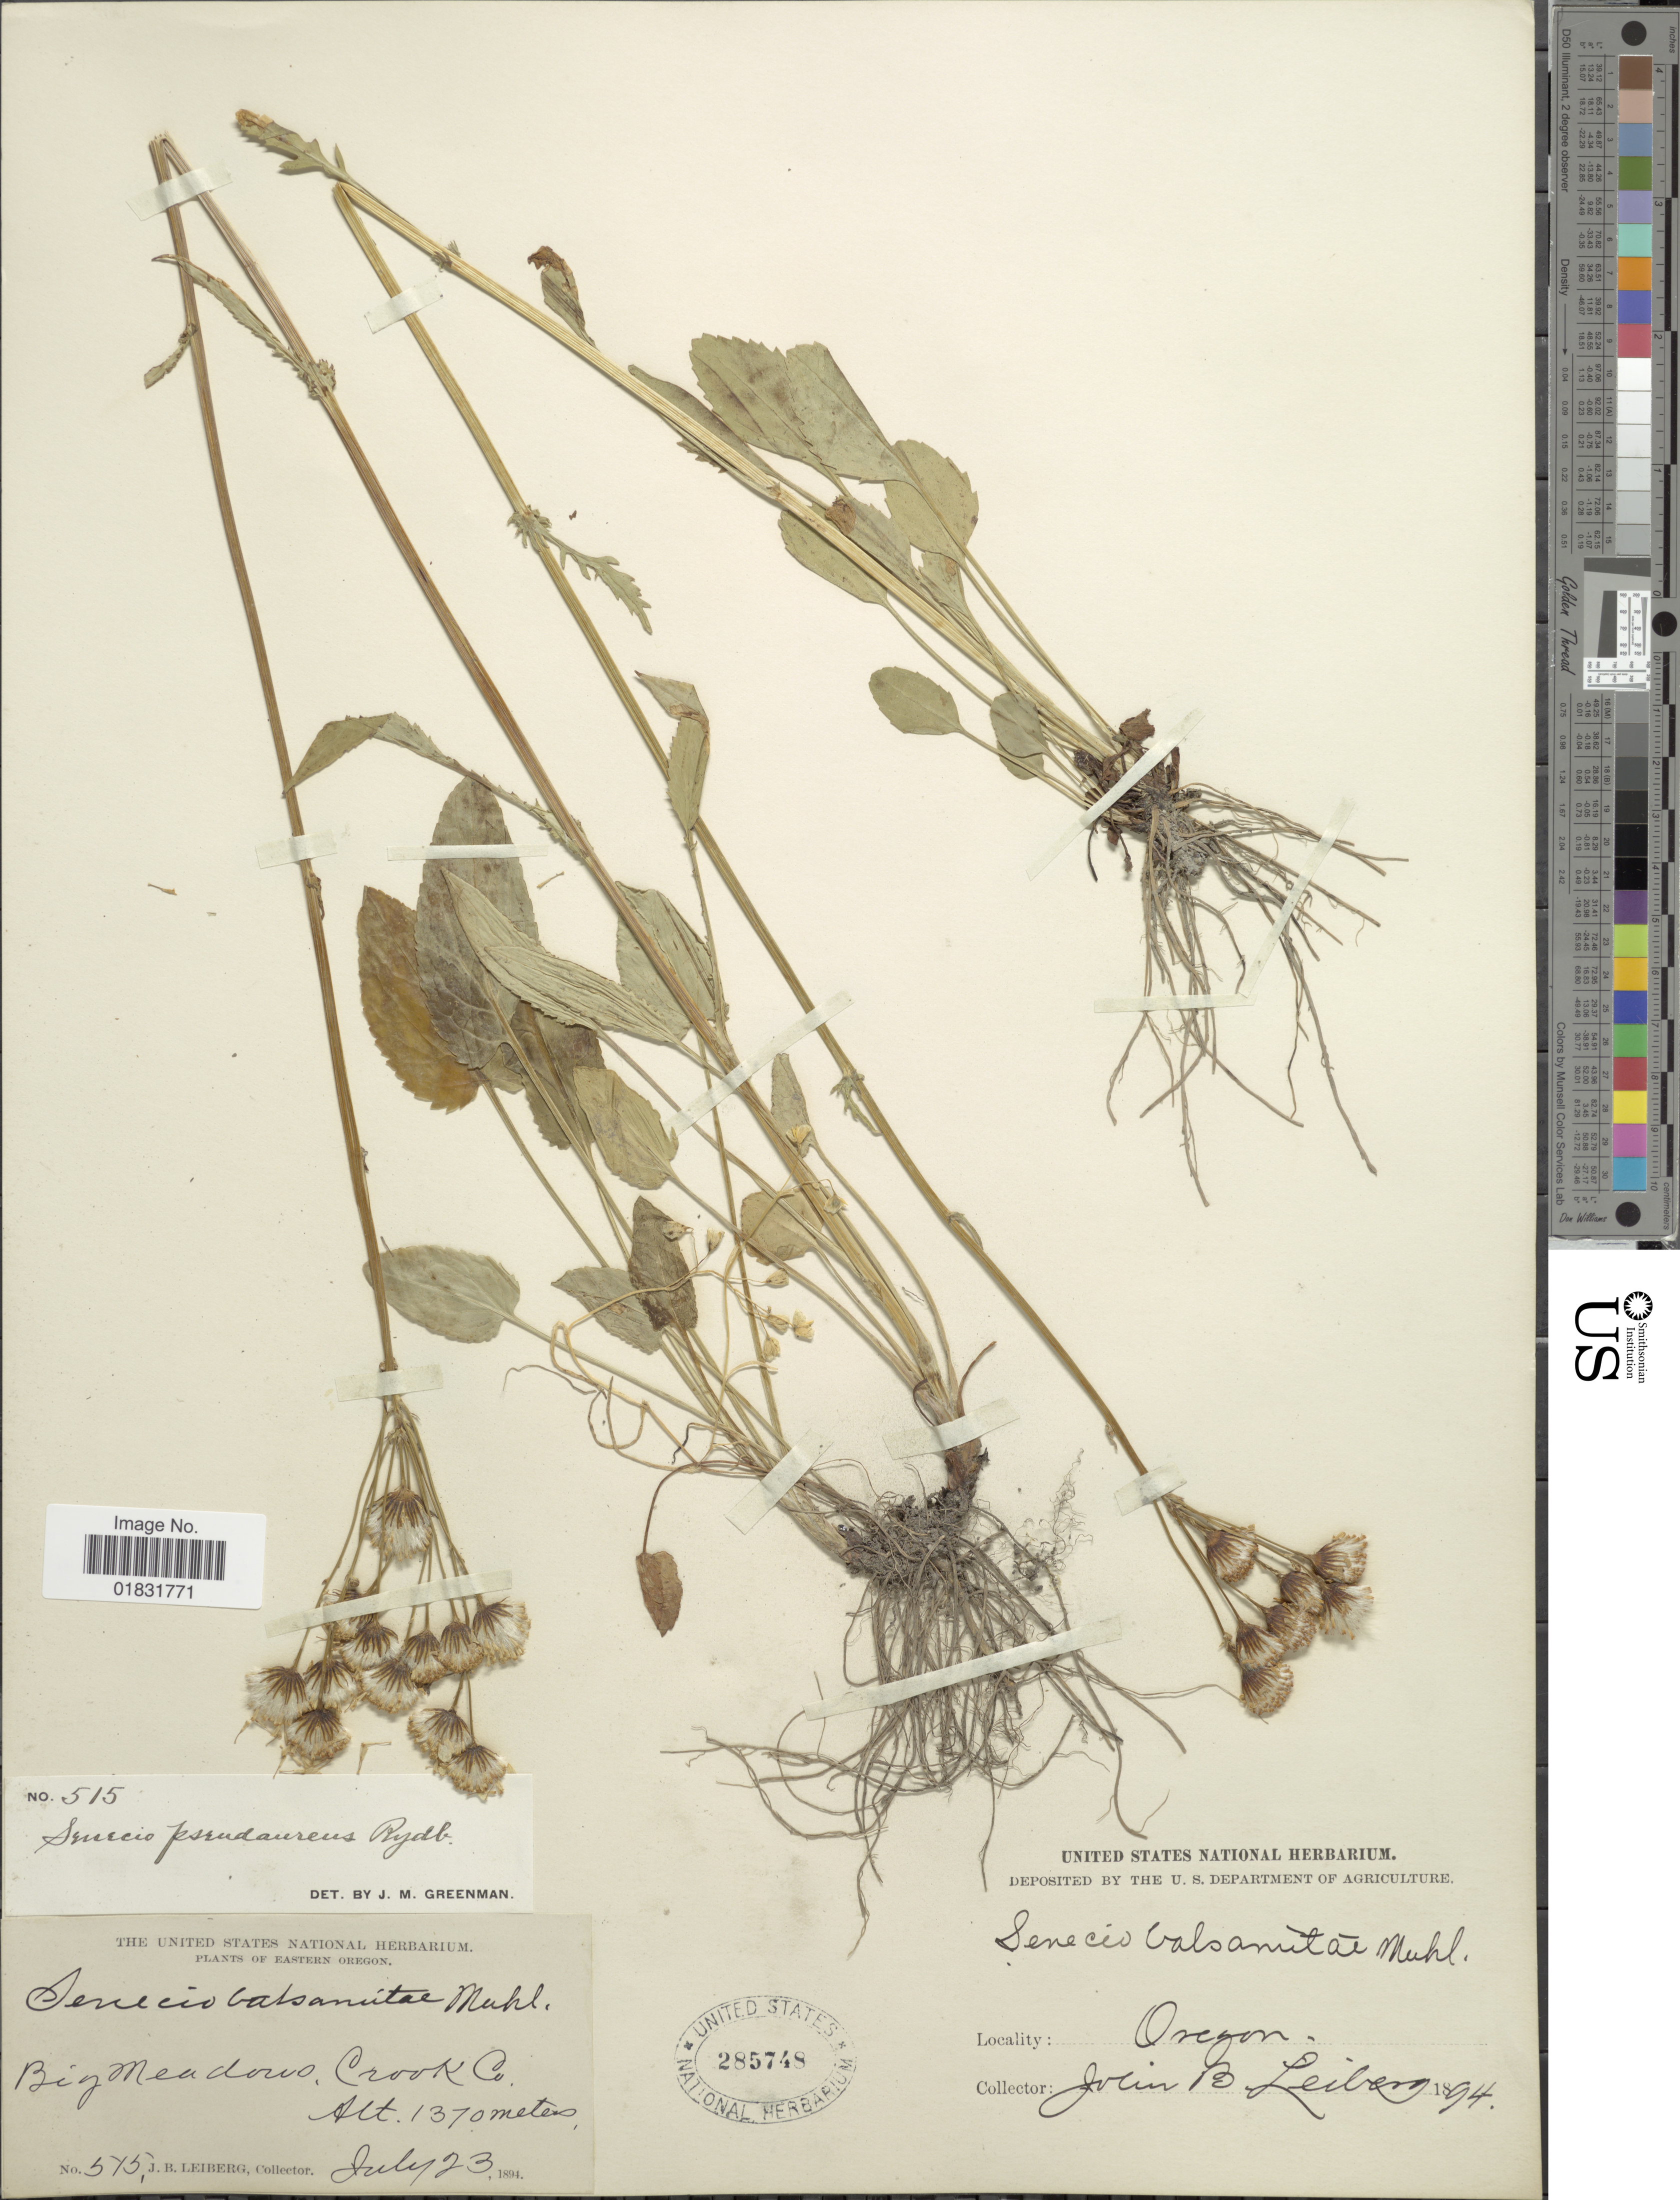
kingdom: Plantae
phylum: Tracheophyta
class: Magnoliopsida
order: Asterales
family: Asteraceae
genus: Packera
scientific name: Packera pseudaurea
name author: (Rydb.) W.A. Weber & Á. Löve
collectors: J. B. Leiberg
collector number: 515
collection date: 1894-07-23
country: United States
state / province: Oregon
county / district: Crook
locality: Eastern Oregon, Big Meadows, Crook Co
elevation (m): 1370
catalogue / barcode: US 285748